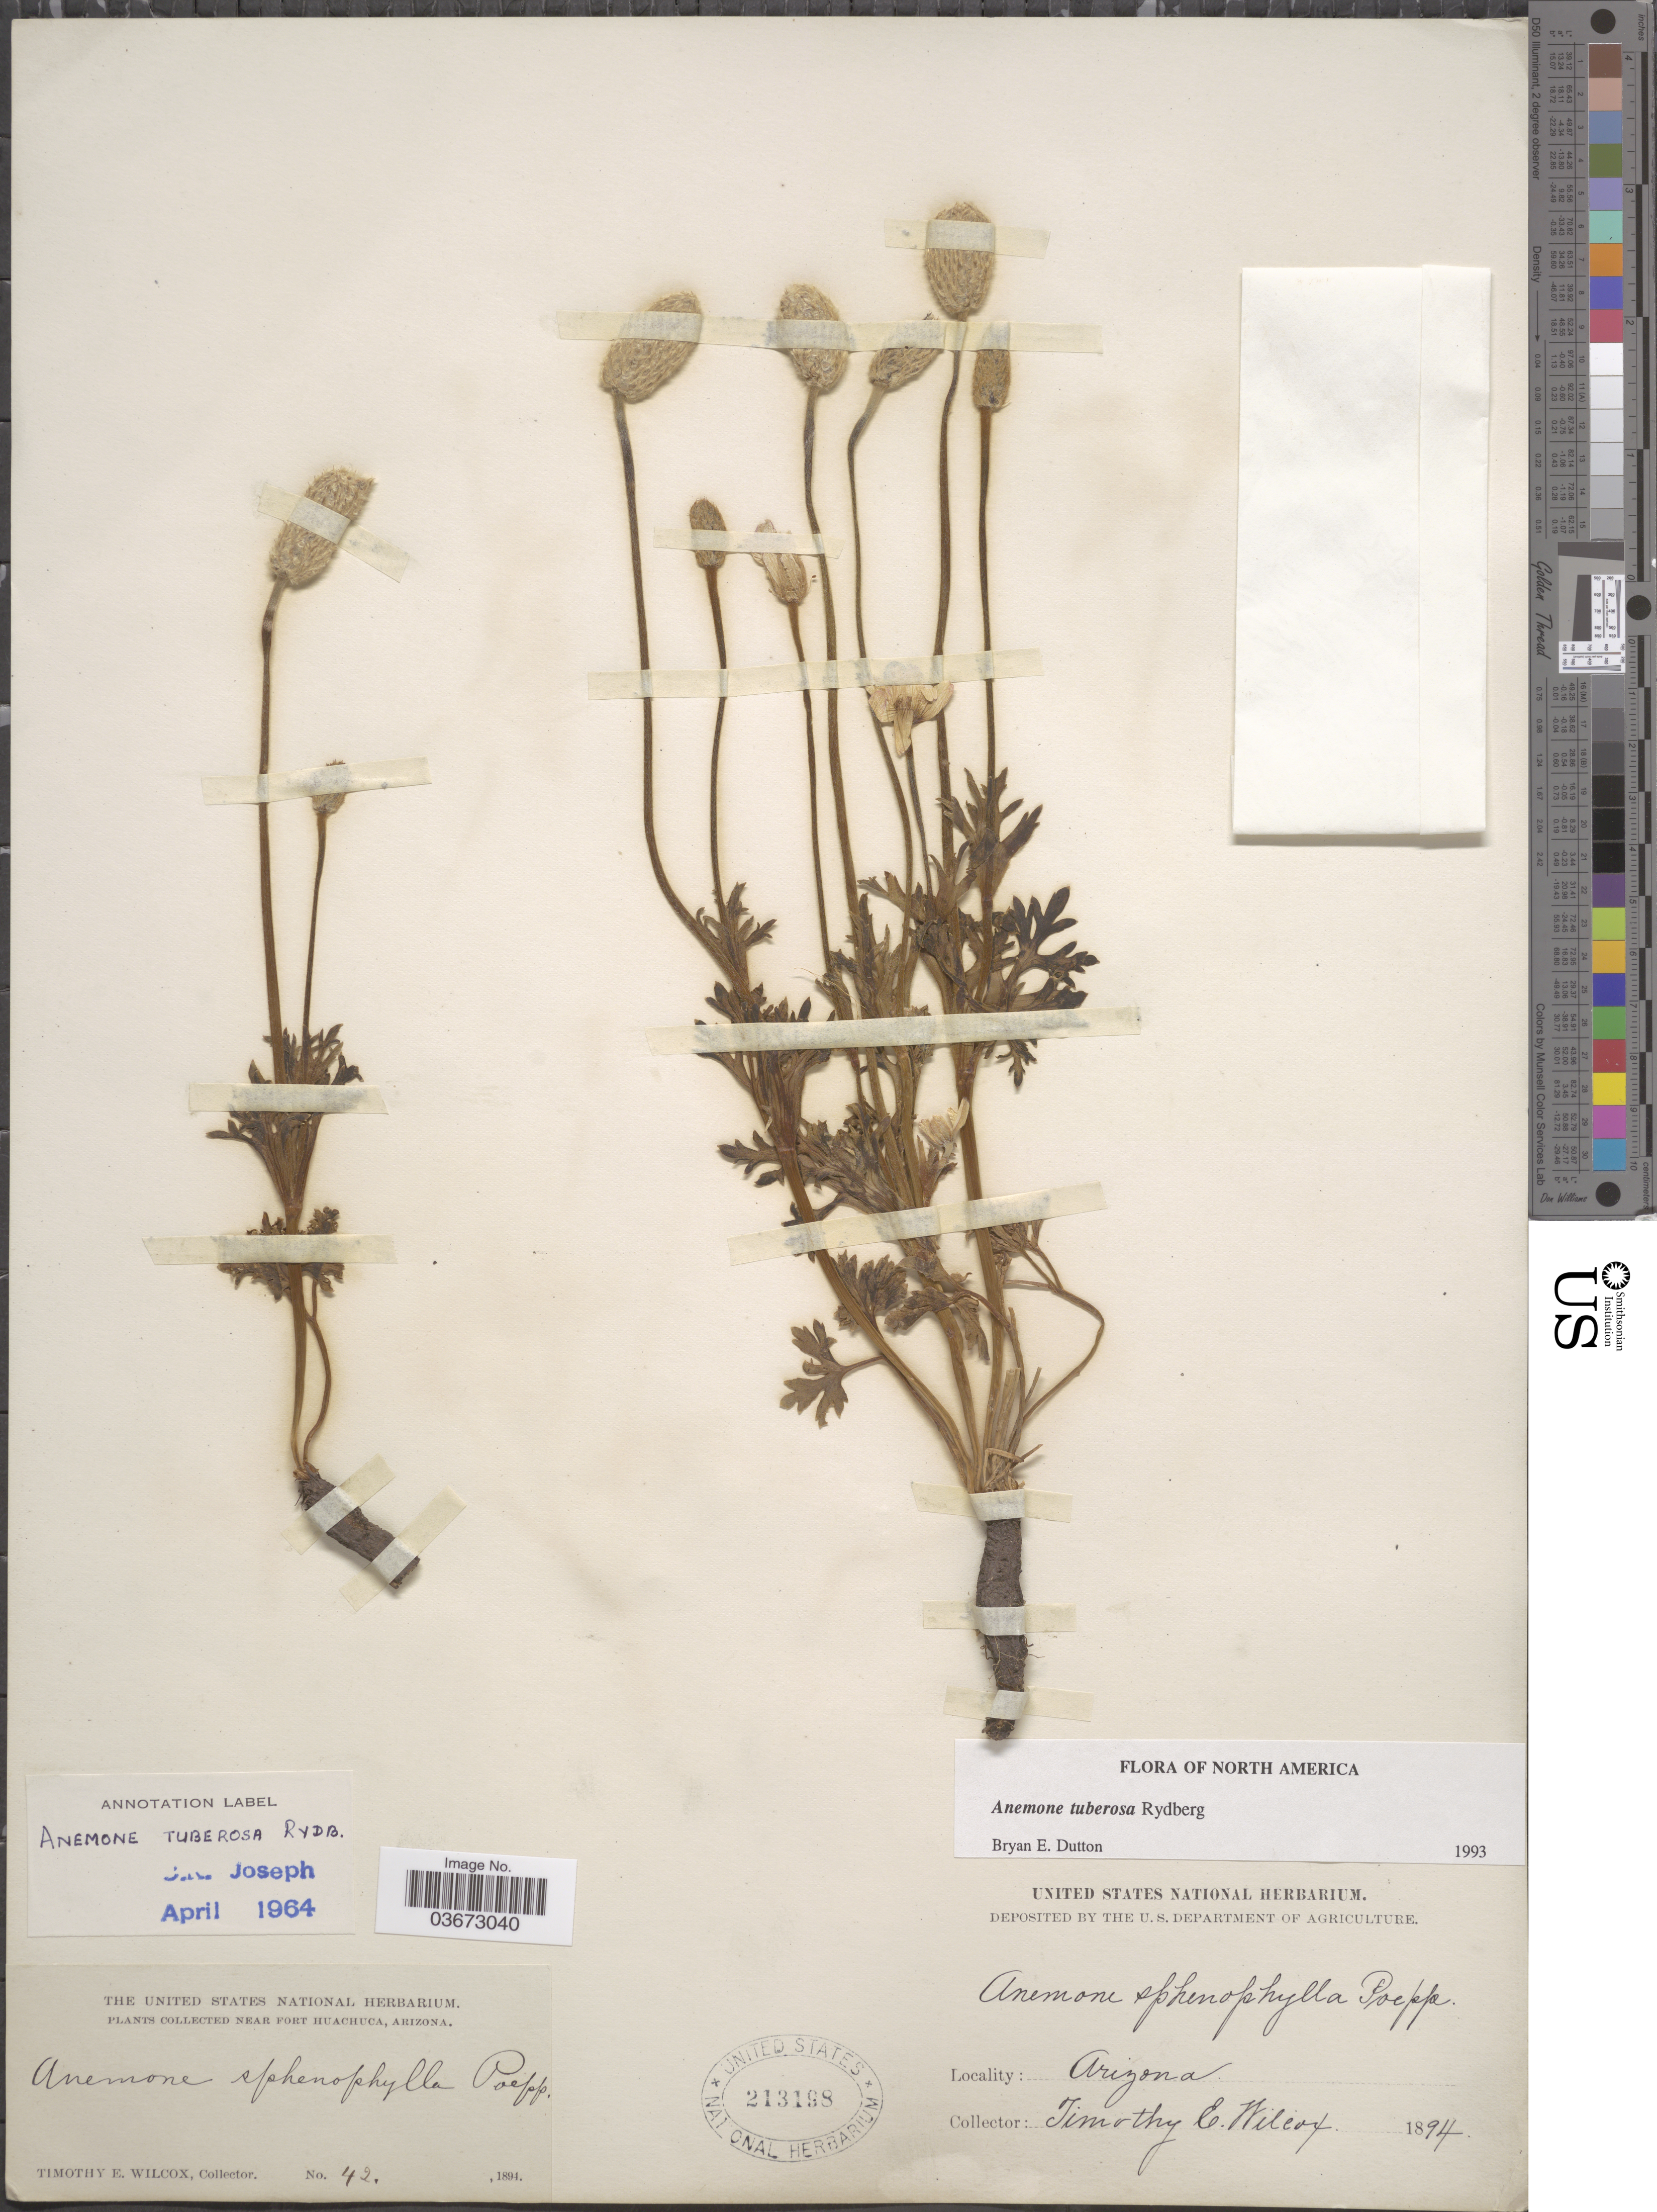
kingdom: Plantae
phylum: Tracheophyta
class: Magnoliopsida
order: Ranunculales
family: Ranunculaceae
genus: Anemone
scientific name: Anemone tuberosa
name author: Rydb.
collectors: T. E. Wilcox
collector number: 42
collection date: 1894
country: United States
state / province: Arizona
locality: Near Fort Huachuca.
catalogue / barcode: US 213198